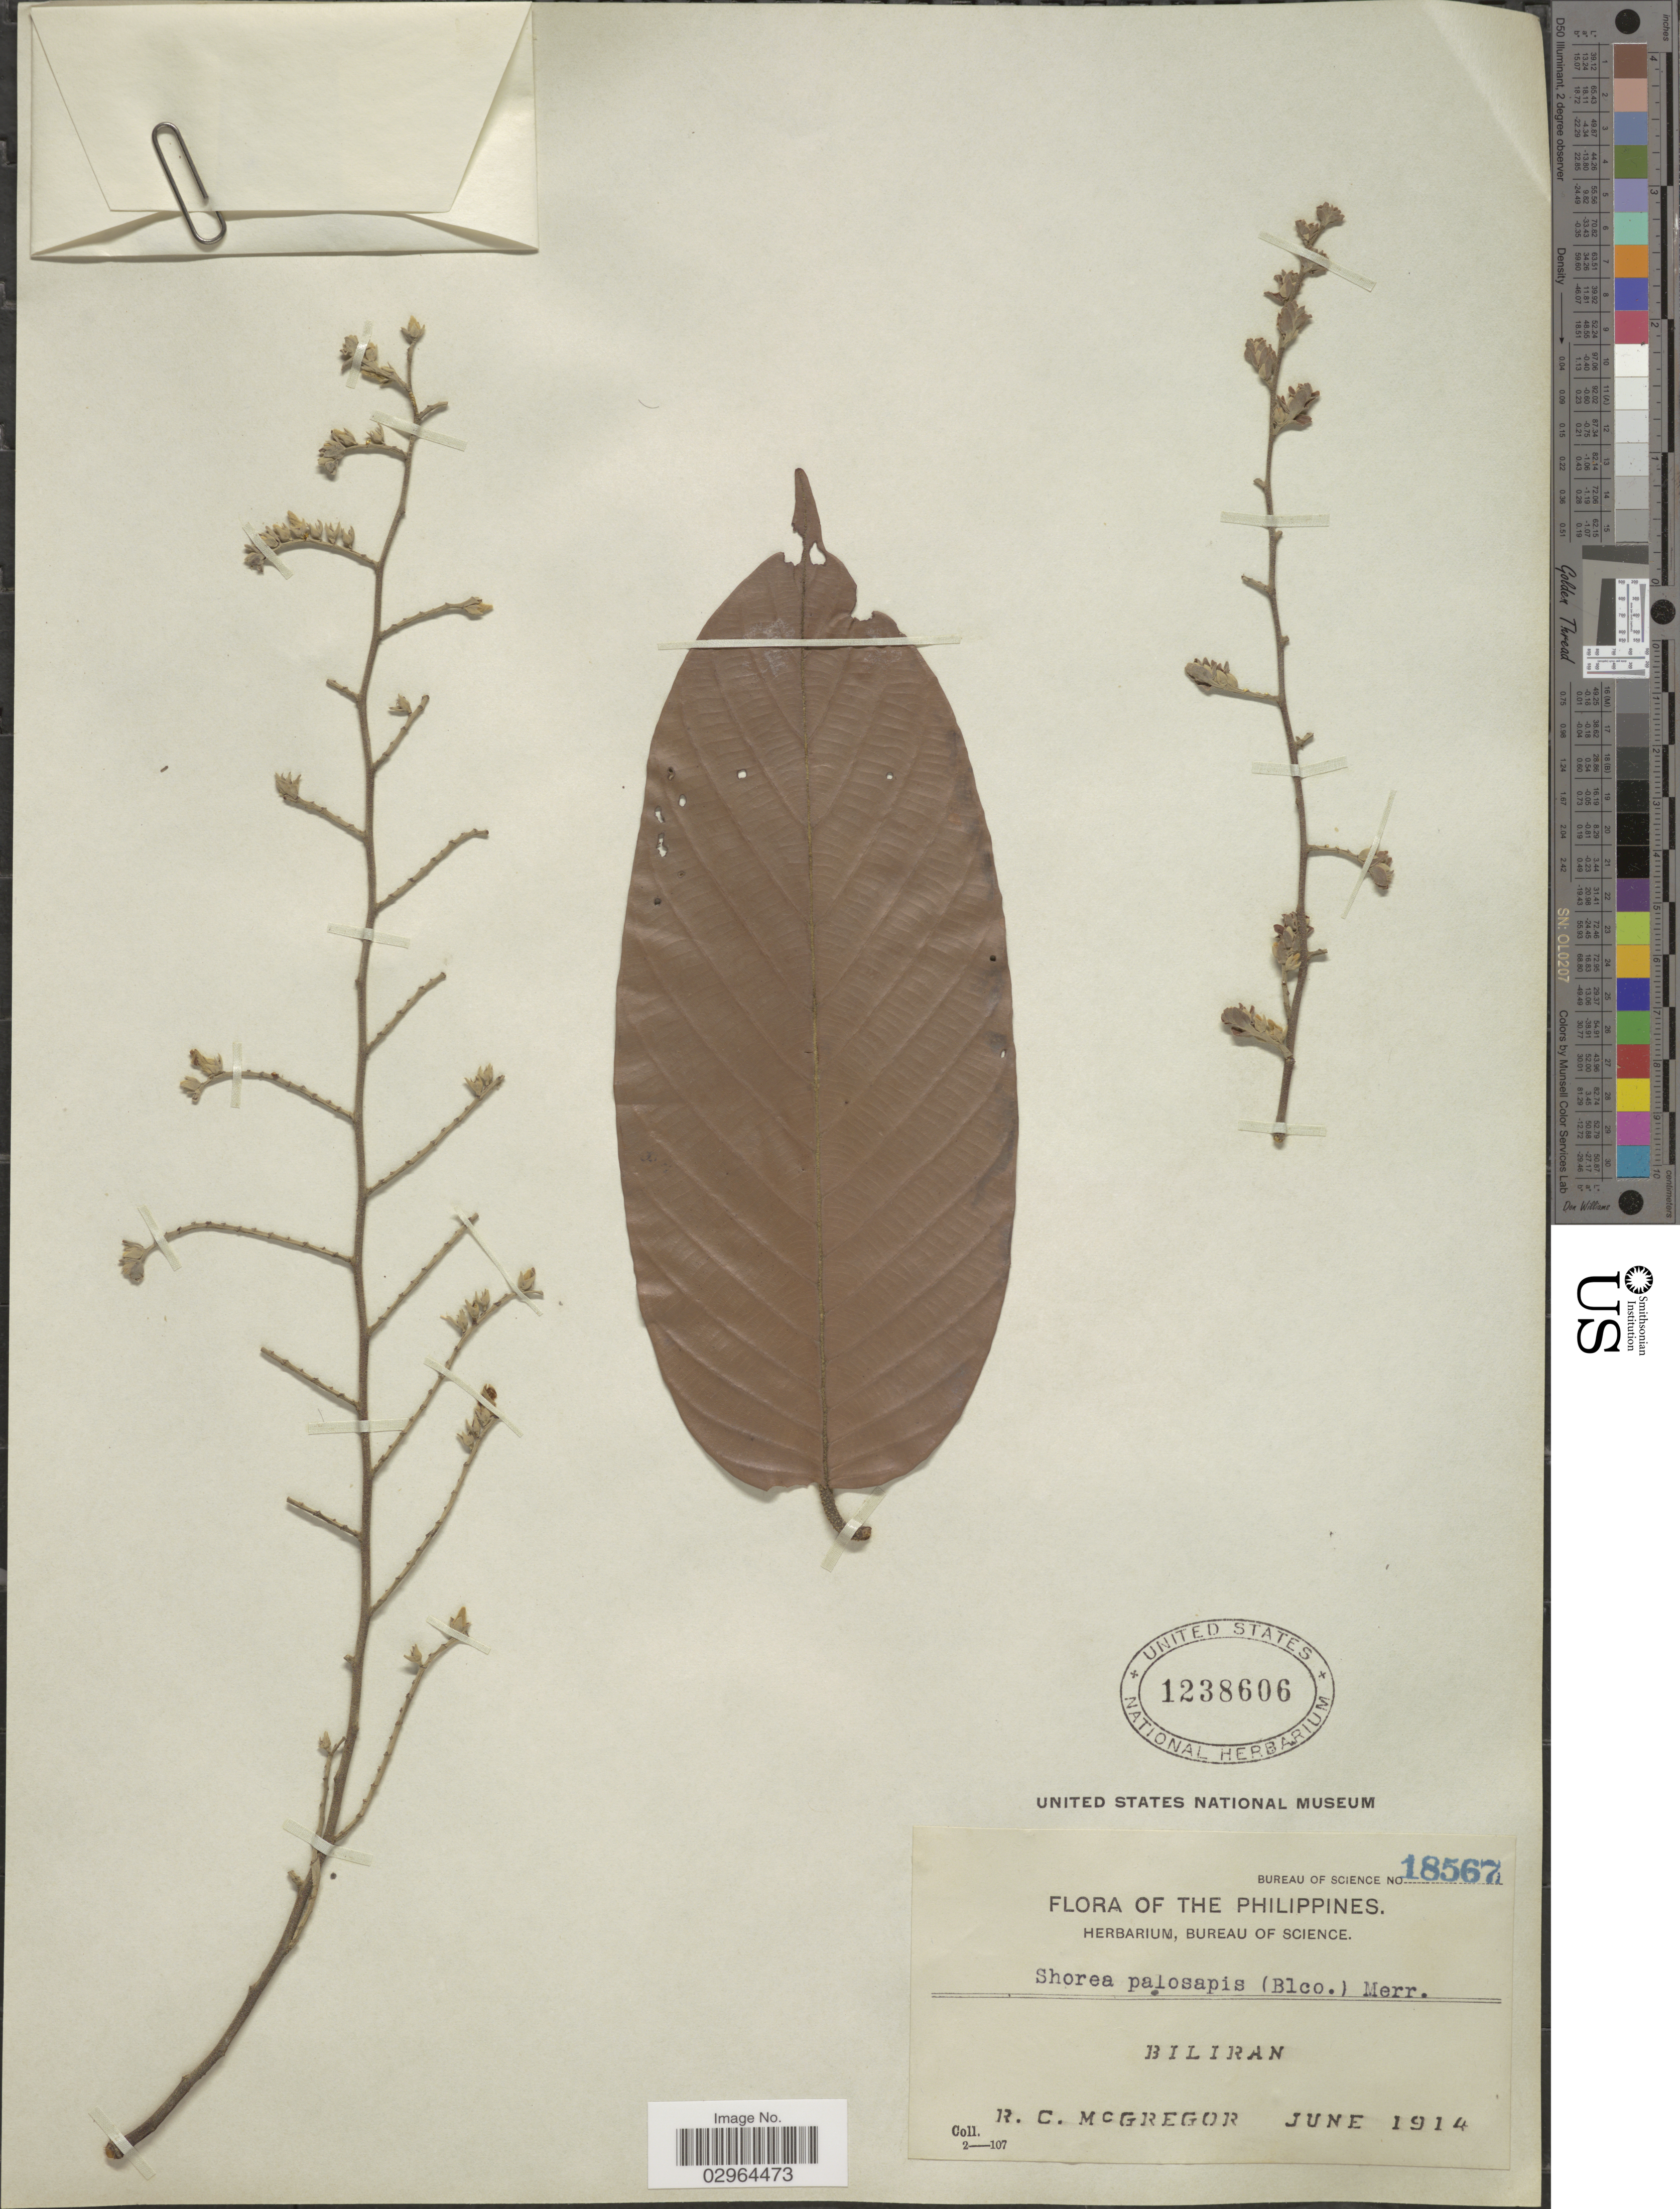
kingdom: Plantae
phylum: Tracheophyta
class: Magnoliopsida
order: Malvales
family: Dipterocarpaceae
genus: Rubroshorea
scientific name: Rubroshorea palosapis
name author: (Blanco) P.S. Ashton & J. Heck.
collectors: R. C. McGregor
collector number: Bureau of Science 18567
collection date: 1914-06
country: Philippines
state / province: Eastern Visayas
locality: Biliran.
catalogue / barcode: US 1238606